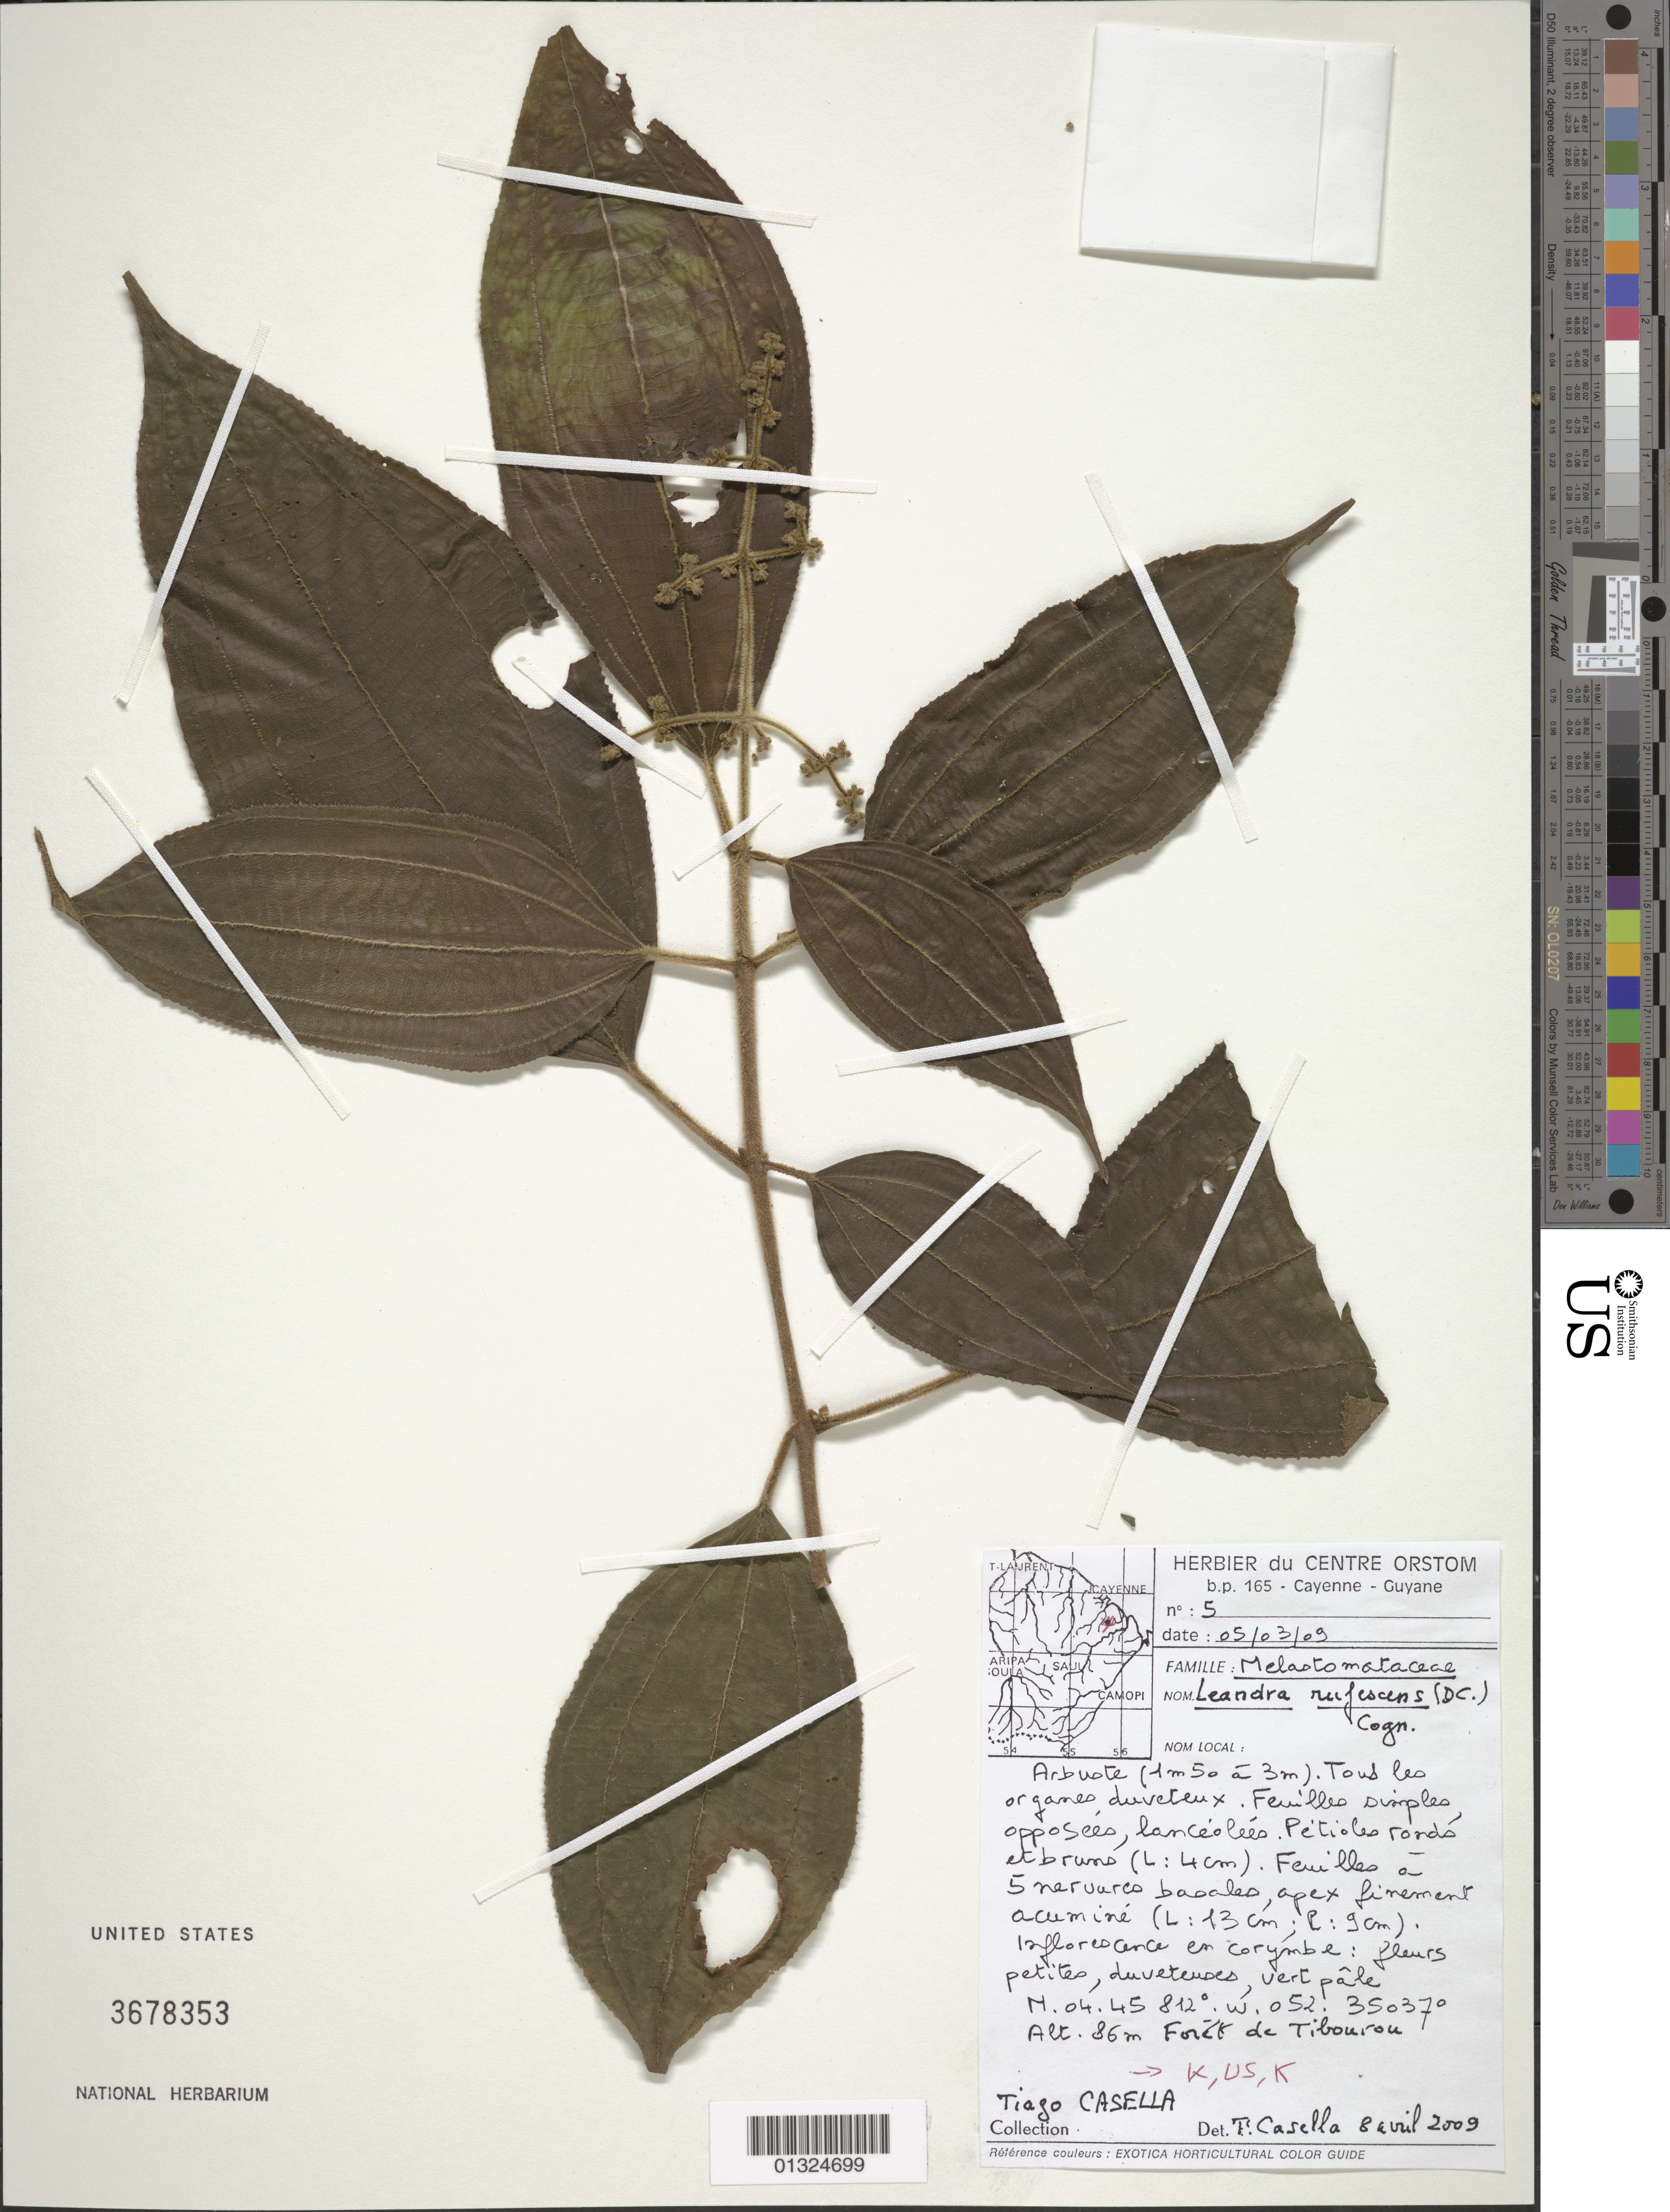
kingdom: Plantae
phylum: Tracheophyta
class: Magnoliopsida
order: Myrtales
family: Melastomataceae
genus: Leandra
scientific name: Leandra rufescens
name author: (DC.) Cogn.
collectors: C. Delnatte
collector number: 5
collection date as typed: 27 January 2006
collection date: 2006-01-27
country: French Guiana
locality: Reserve naturelle des marais de Kae-Roura; entre le village at l'embouchure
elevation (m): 3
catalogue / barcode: US 3678353